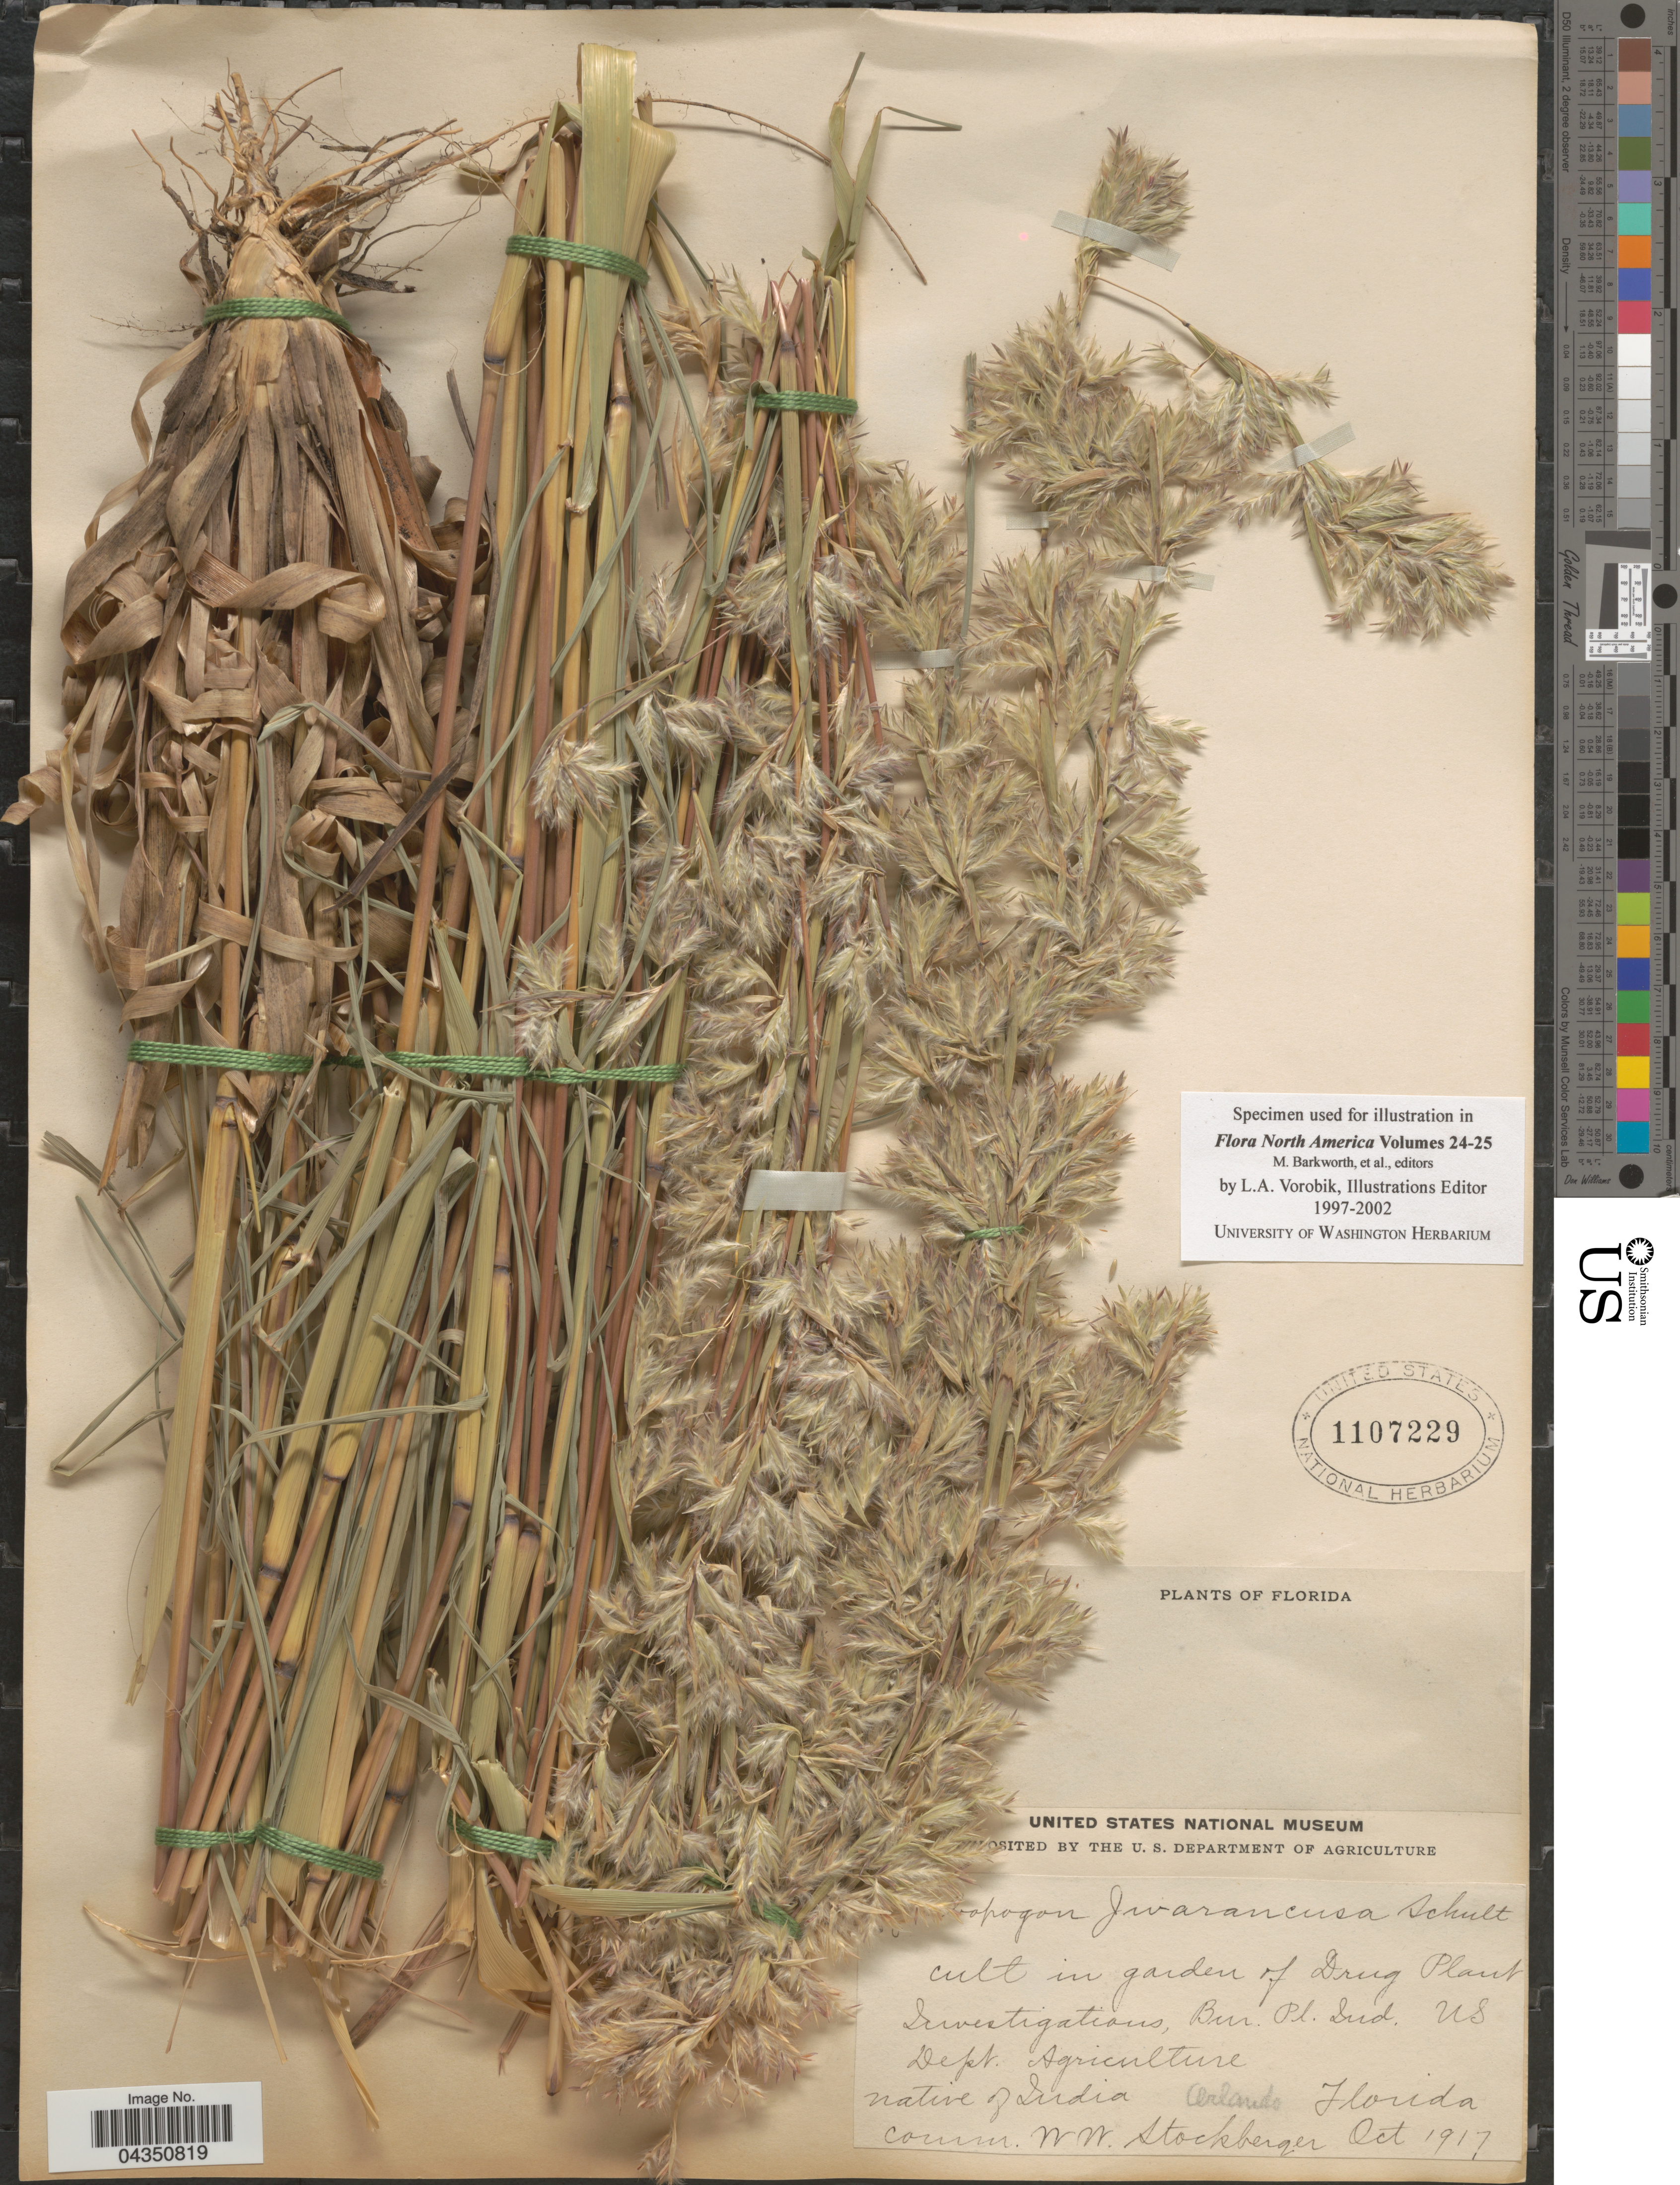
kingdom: Plantae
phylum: Tracheophyta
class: Liliopsida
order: Poales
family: Poaceae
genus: Cymbopogon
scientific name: Cymbopogon iwarancusa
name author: (Jones) Schult.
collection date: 1917-10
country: United States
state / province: Florida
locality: In garden of Drug Plant Investigations, Bur. Pl. Ind. US Dept. Agriculture.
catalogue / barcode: US 1107229